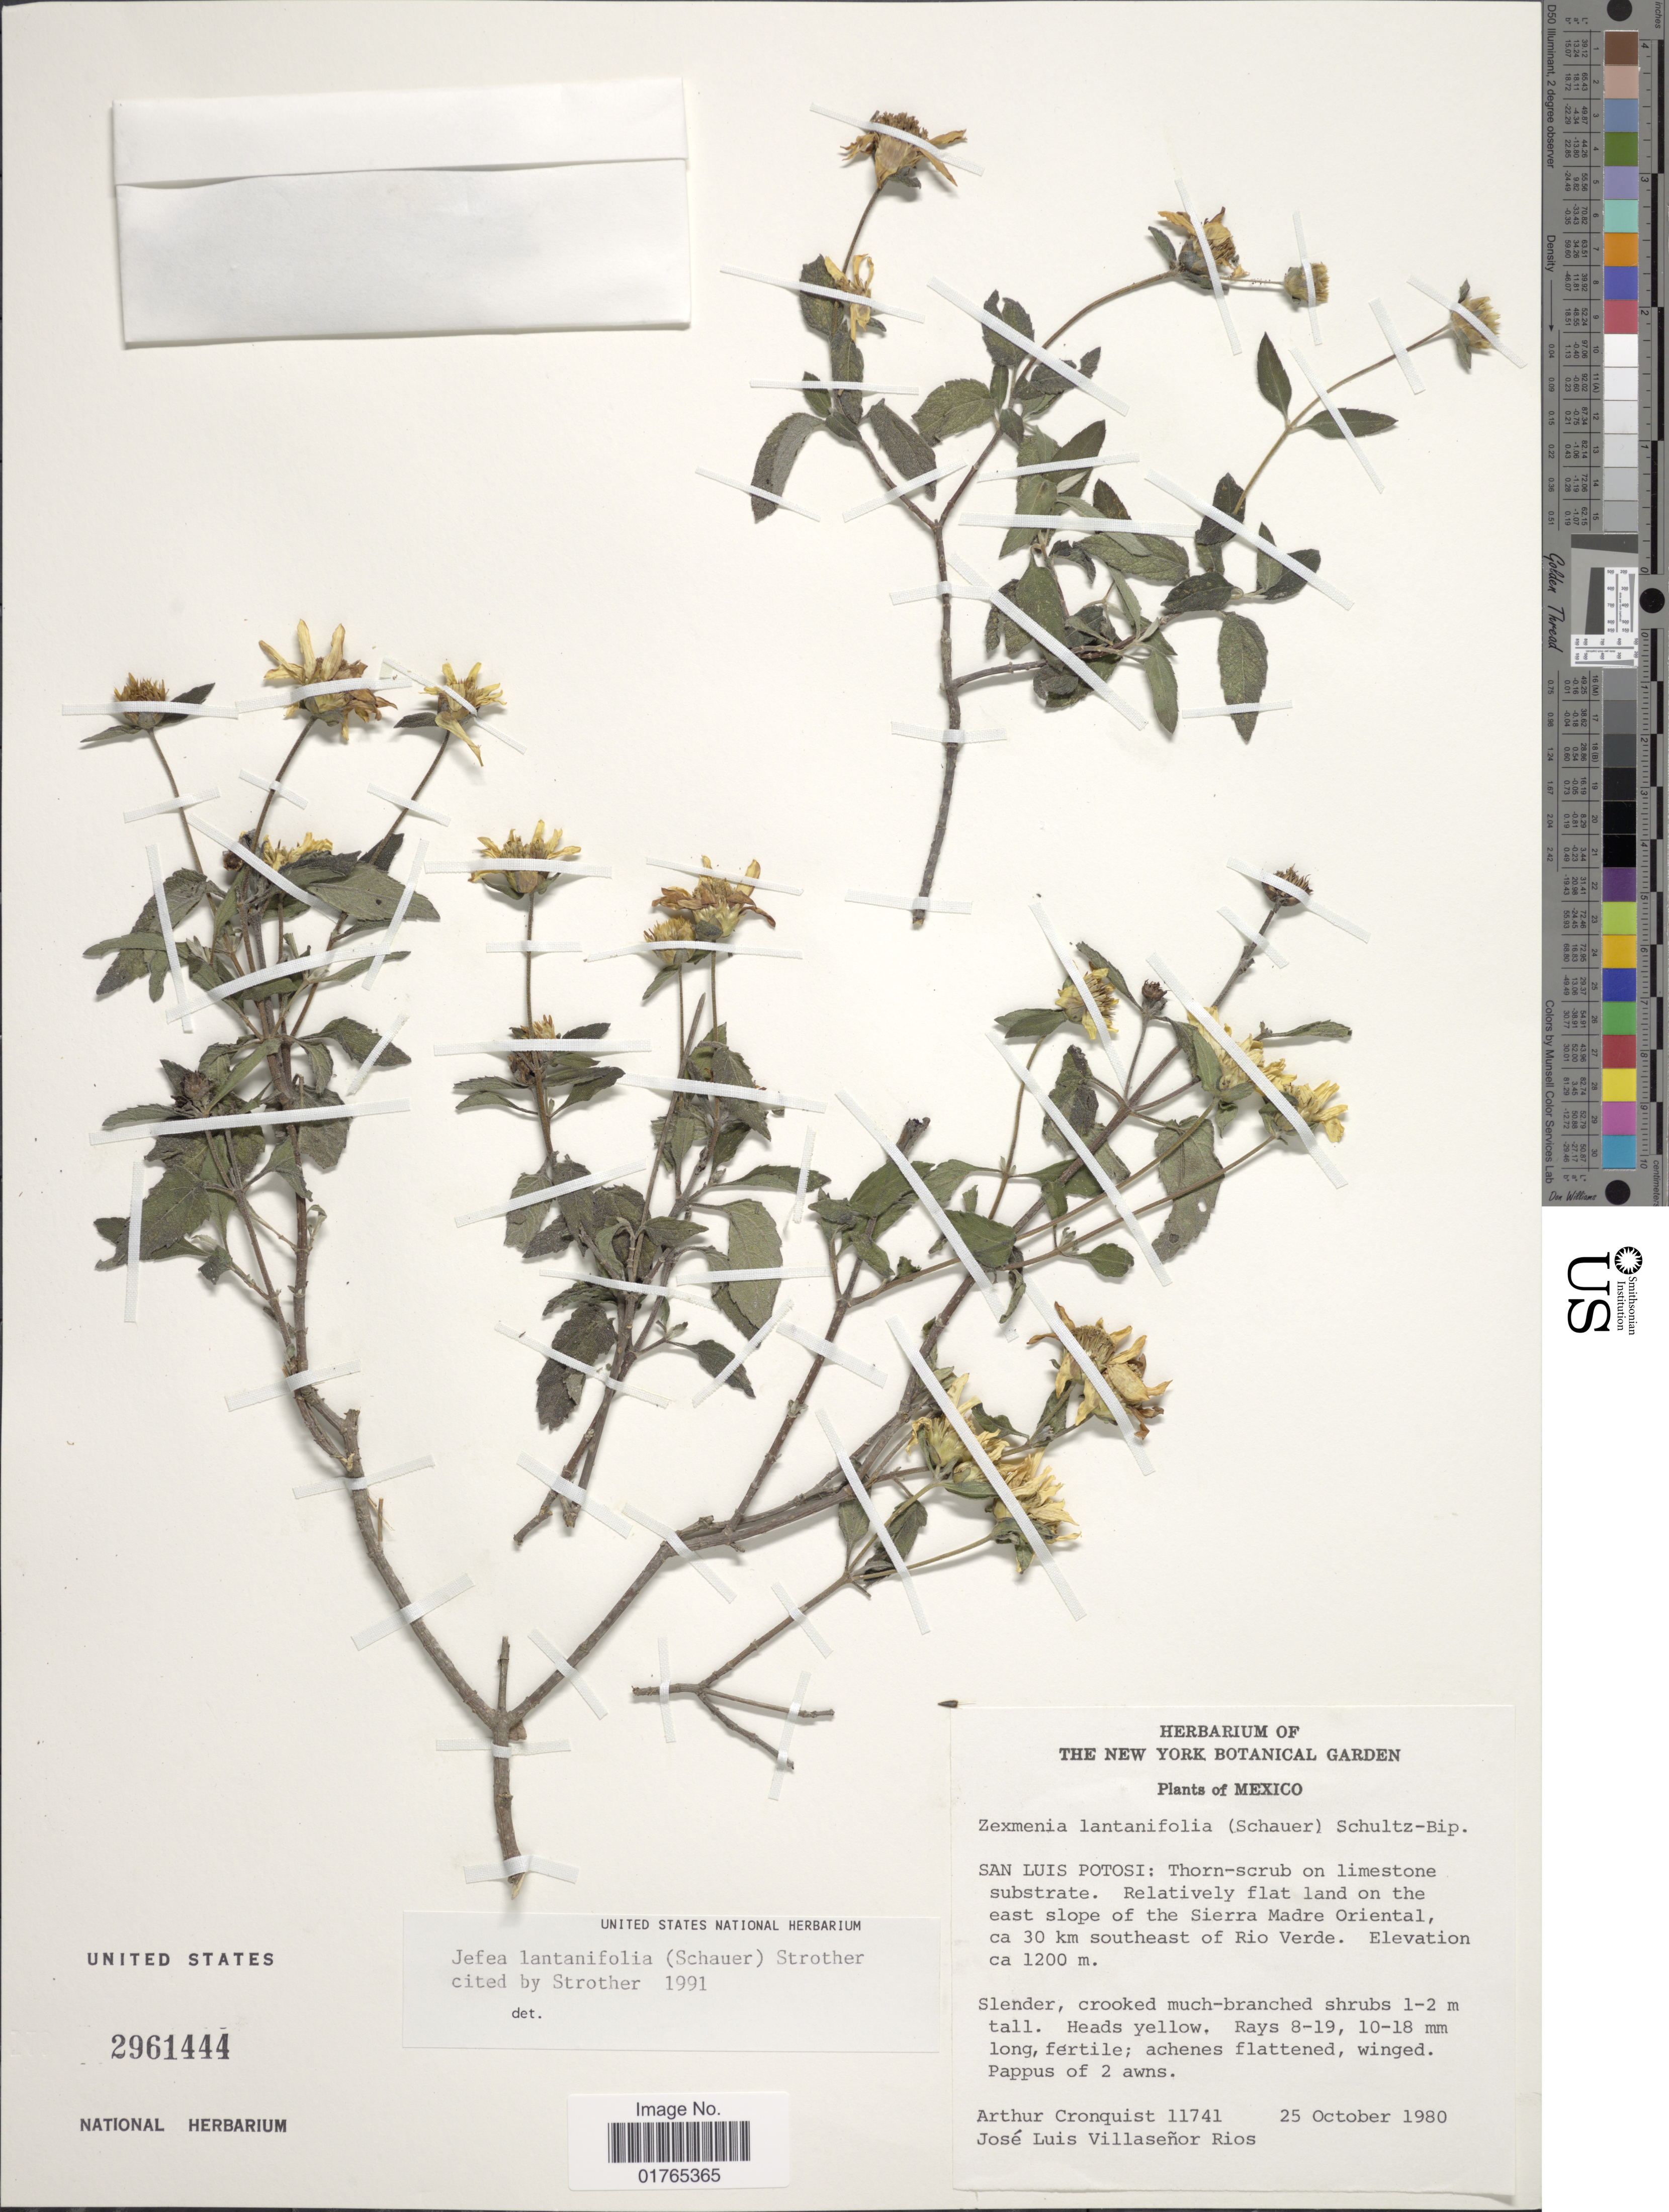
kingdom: Plantae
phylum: Tracheophyta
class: Magnoliopsida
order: Asterales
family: Asteraceae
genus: Jefea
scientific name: Jefea lantanifolia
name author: (S. Schauer) Strother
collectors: A. J. Cronquist & J. L. Villasenor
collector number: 11741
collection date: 1980-10-25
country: Mexico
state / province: San Luis Potosí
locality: On the east slope of the Sierra Madre Oriental, ca. 30 km southeast of Rio Verde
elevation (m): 1200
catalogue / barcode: US 2961444